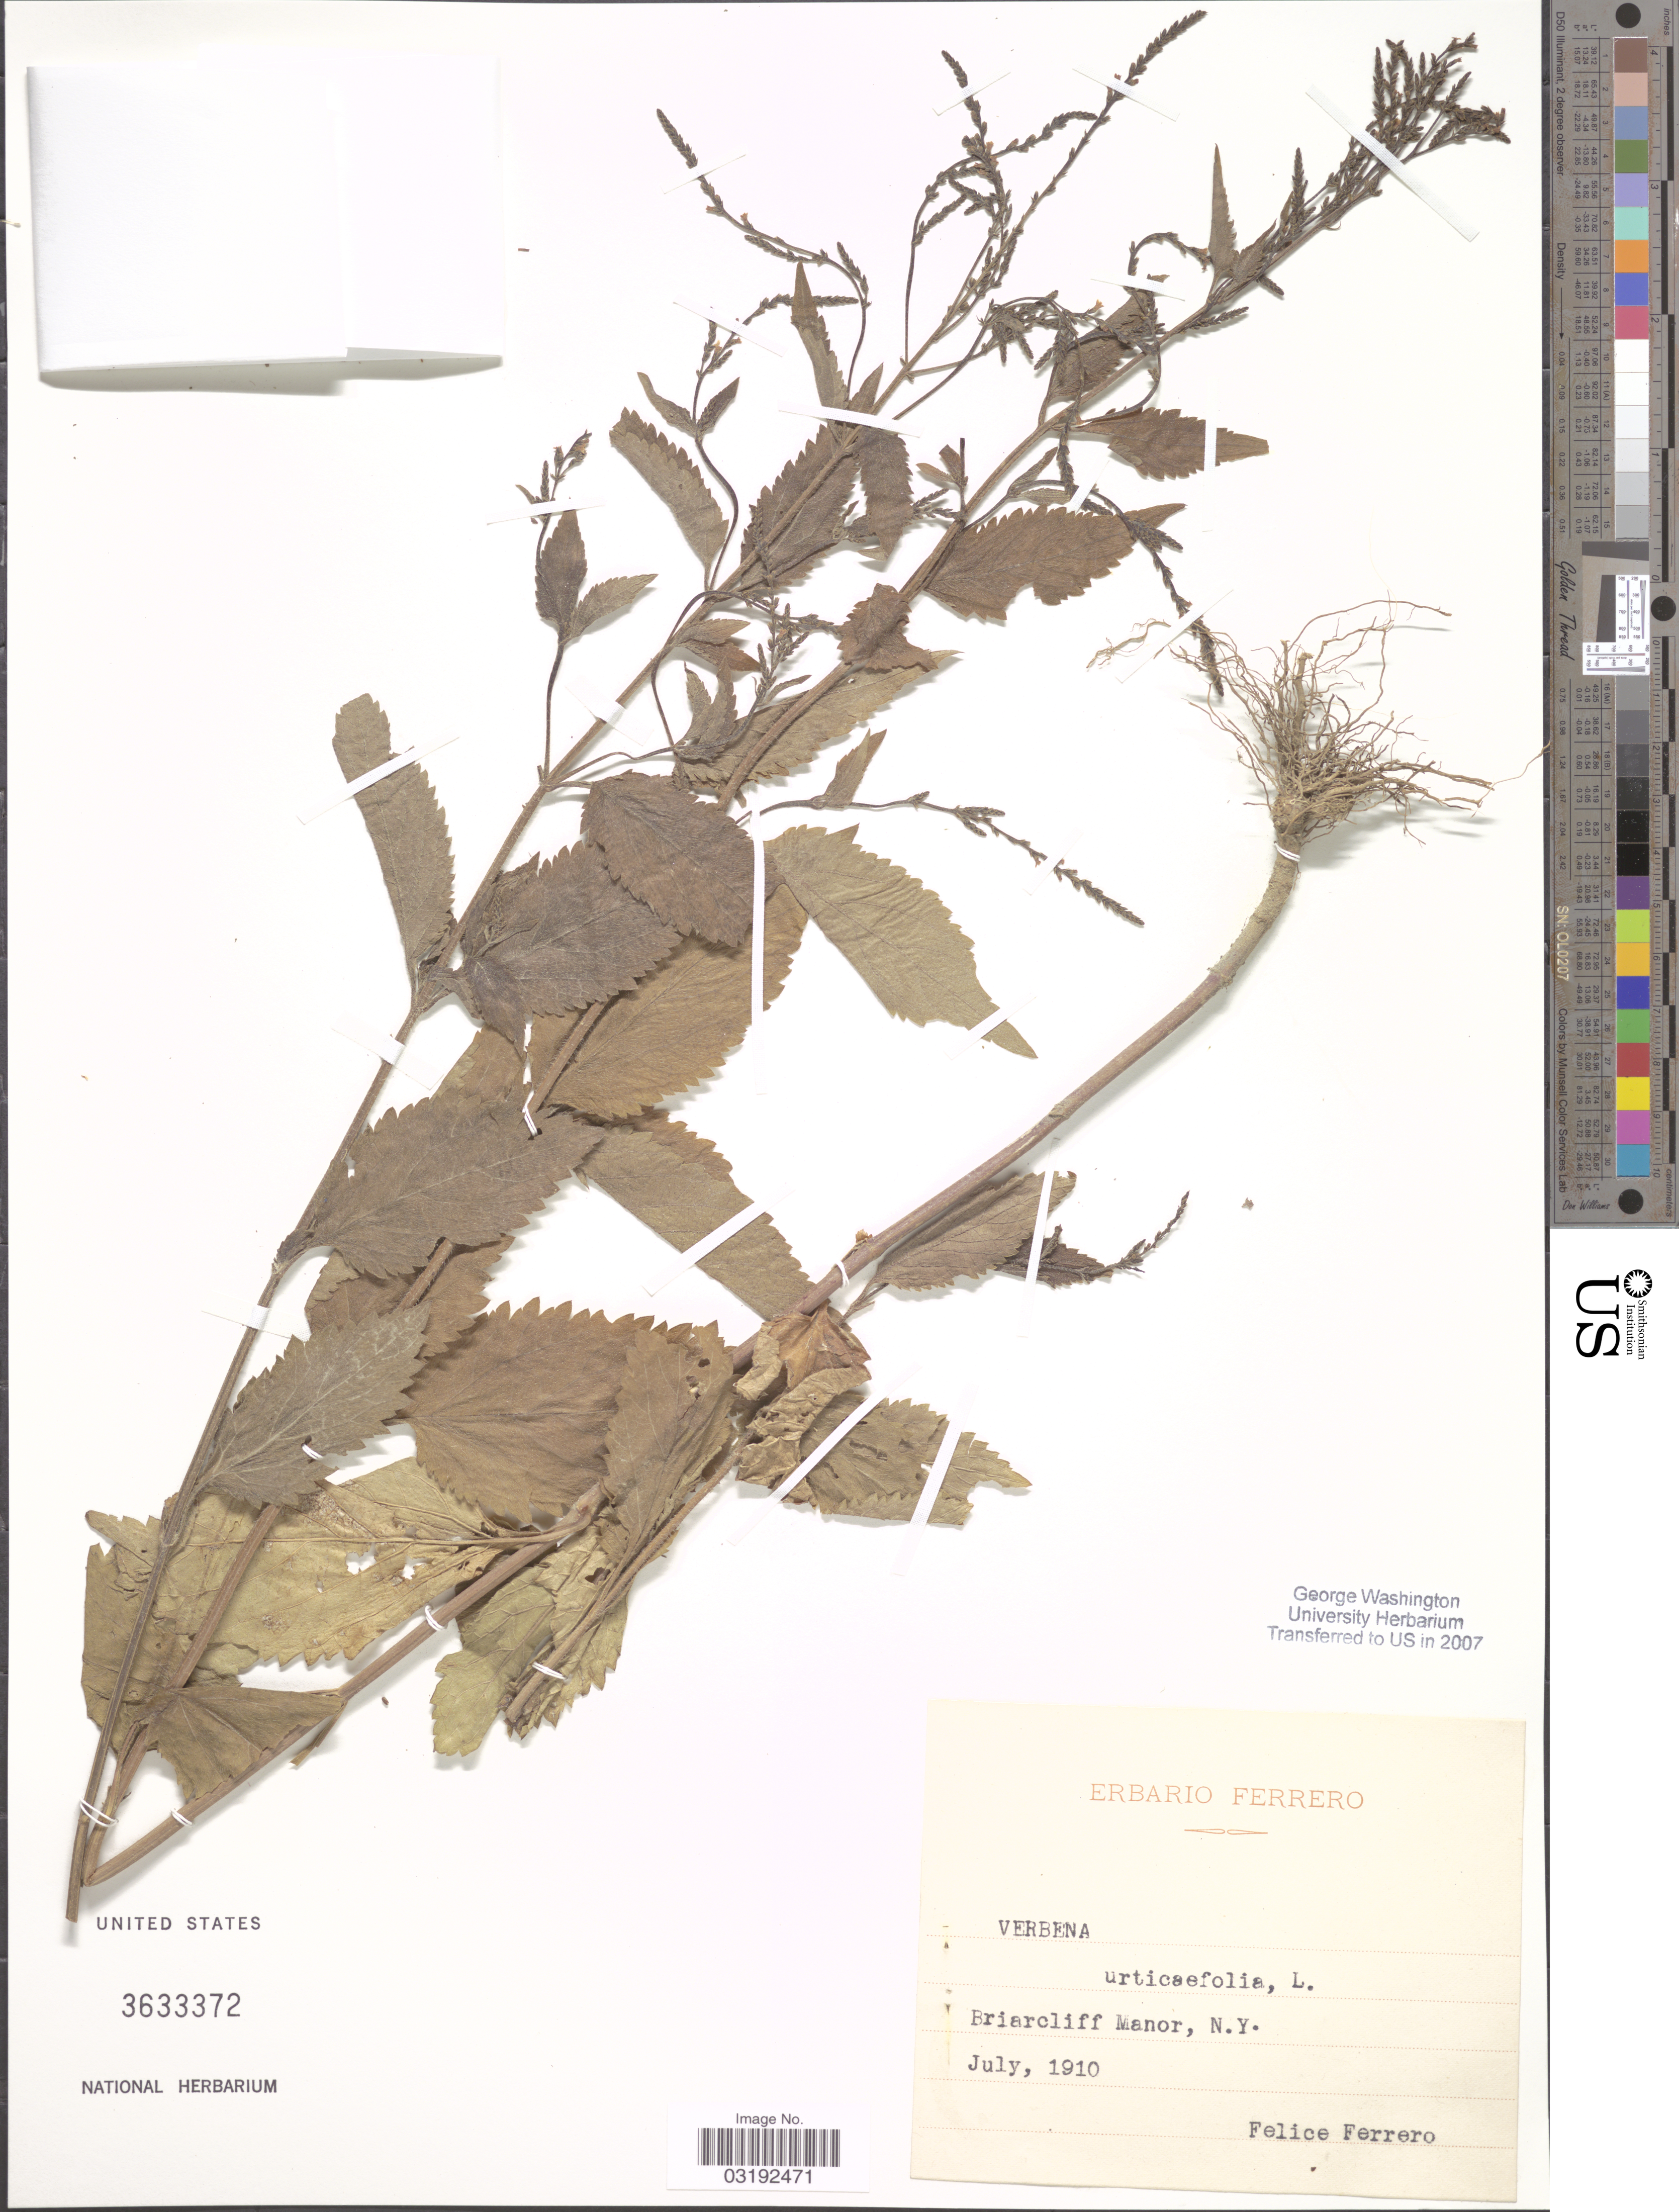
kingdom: Plantae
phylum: Tracheophyta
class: Magnoliopsida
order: Lamiales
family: Verbenaceae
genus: Verbena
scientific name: Verbena urticifolia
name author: L.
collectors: F. Ferrero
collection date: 1990-07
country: United States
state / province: New York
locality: Braircliff Manor.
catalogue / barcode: US 3633372